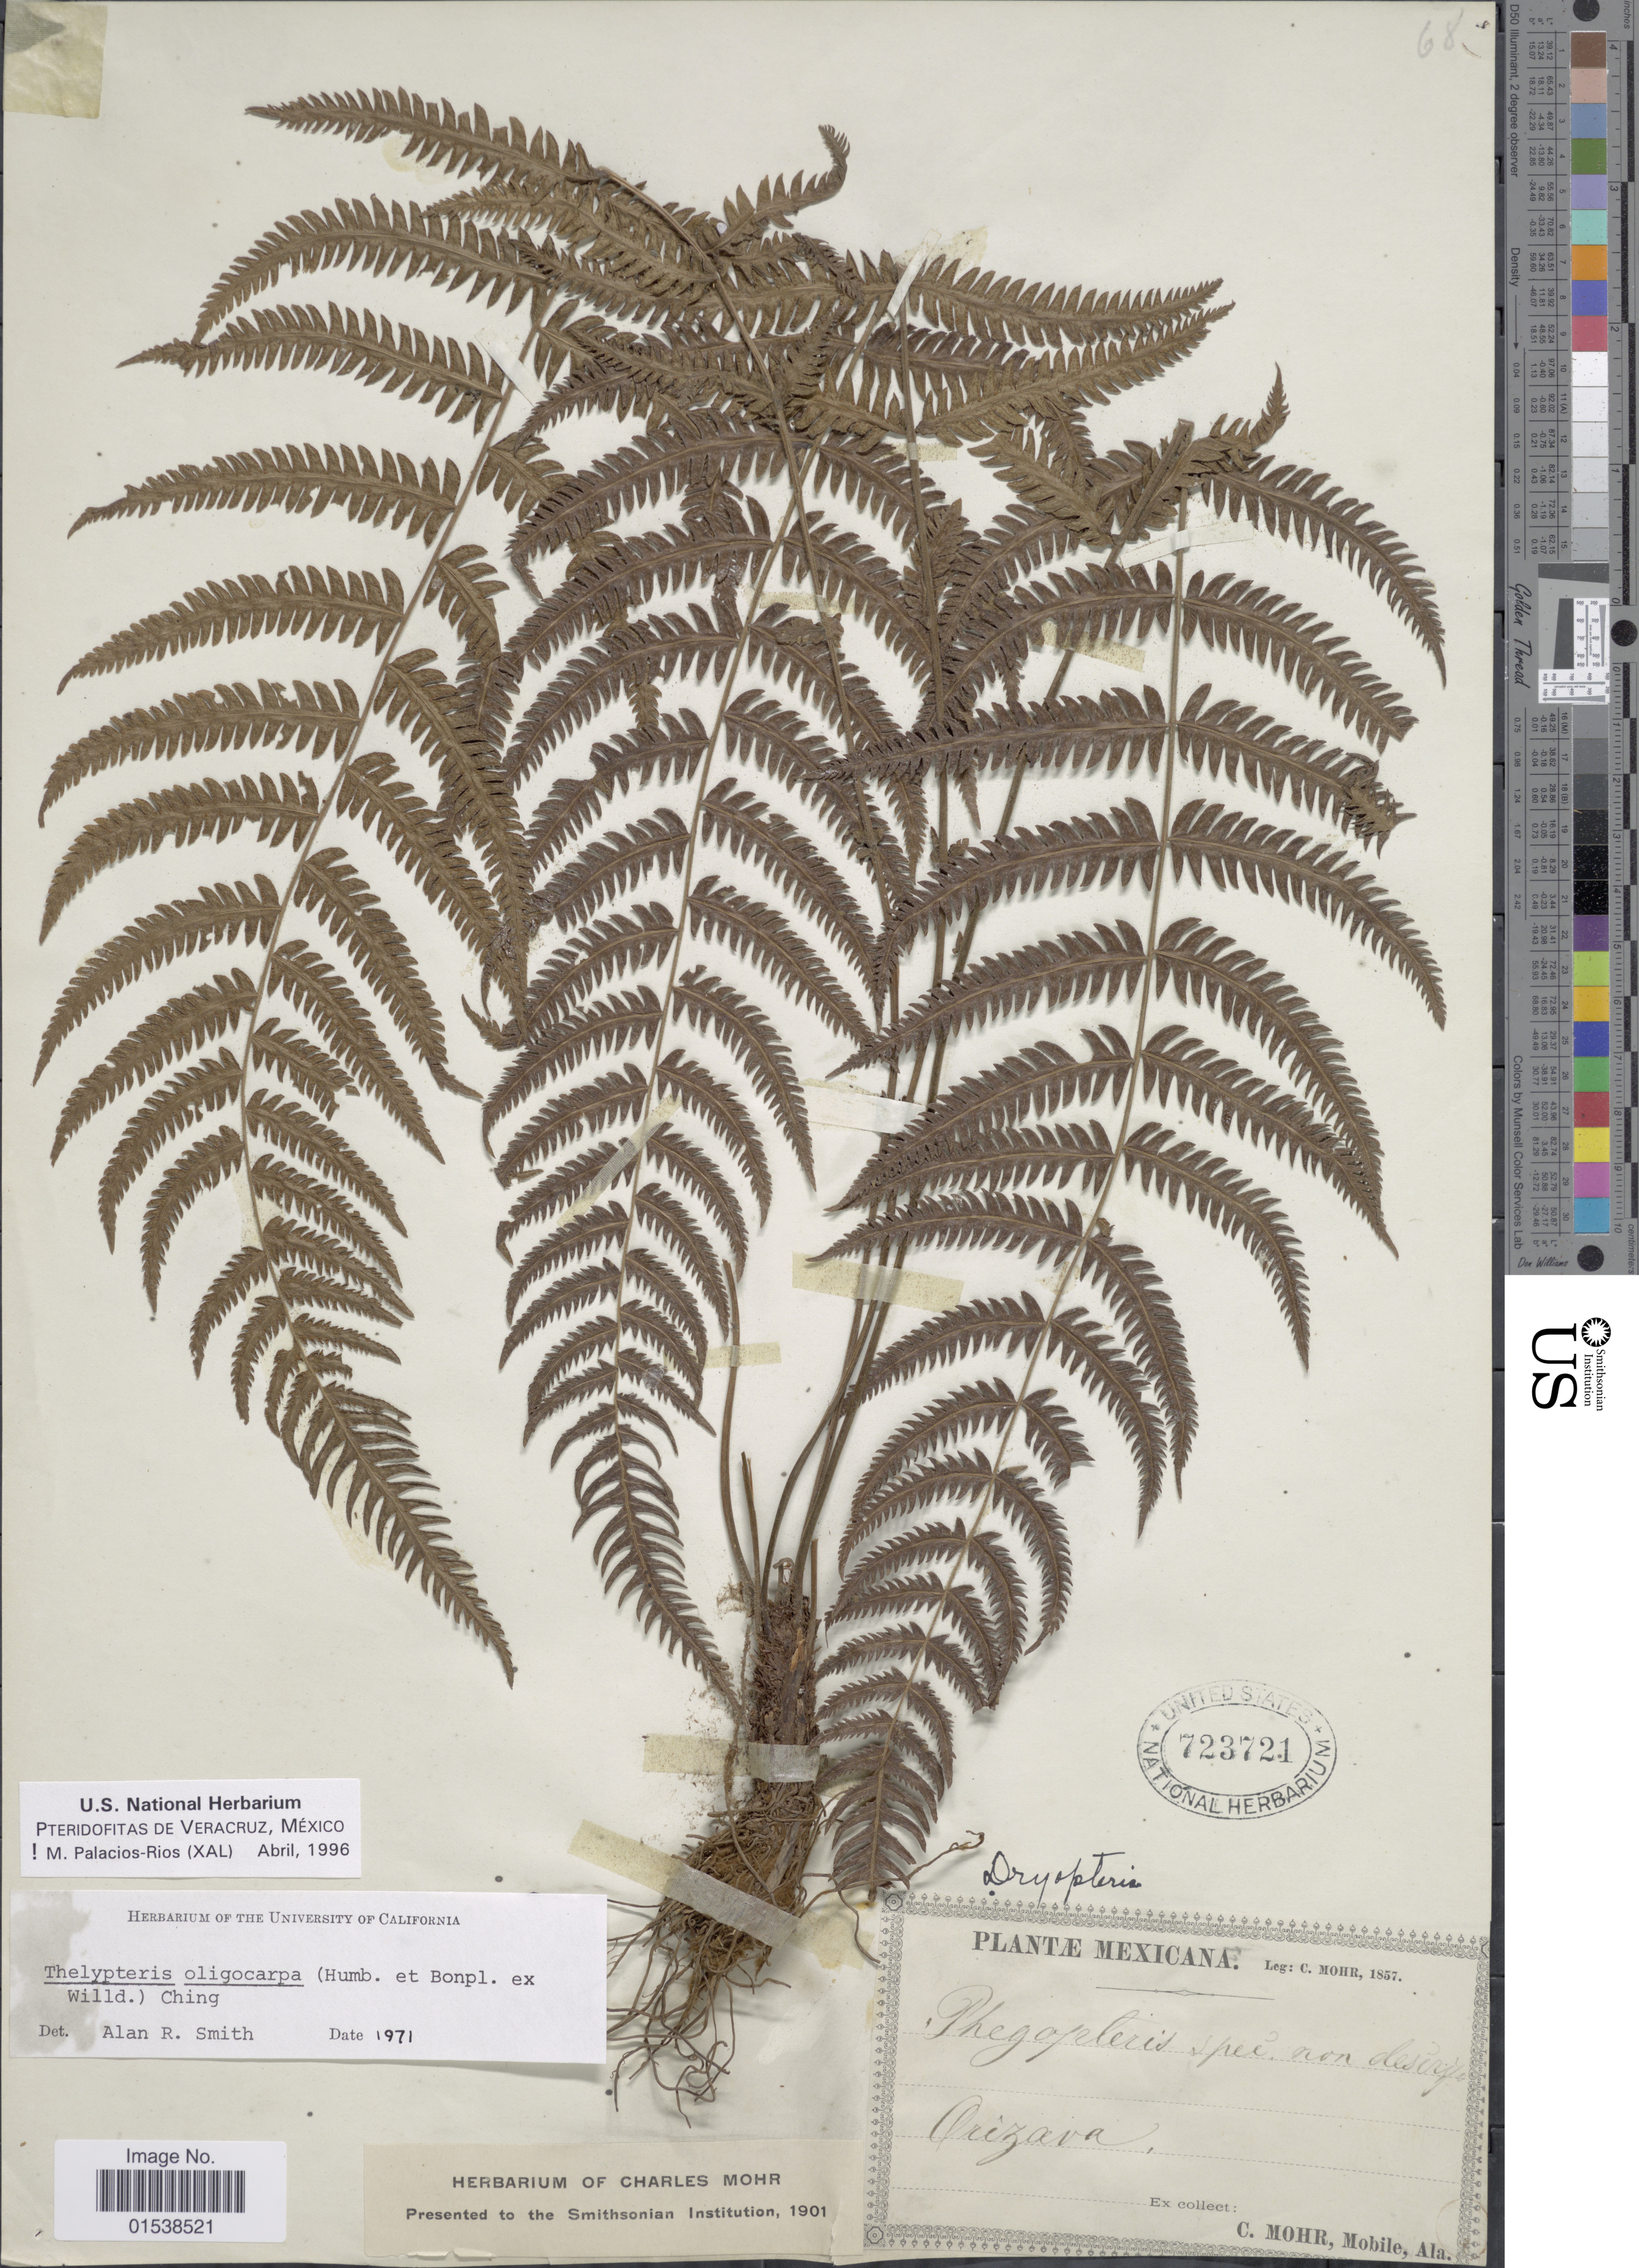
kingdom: Plantae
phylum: Tracheophyta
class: Polypodiopsida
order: Polypodiales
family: Thelypteridaceae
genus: Amauropelta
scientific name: Amauropelta oligocarpa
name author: (Humb. & Bonpl. ex Willd.) Pic. Serm.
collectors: Mohr, C. T. (herbarium)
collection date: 1857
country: Mexico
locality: Orizava, Mexicana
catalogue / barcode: US 723721